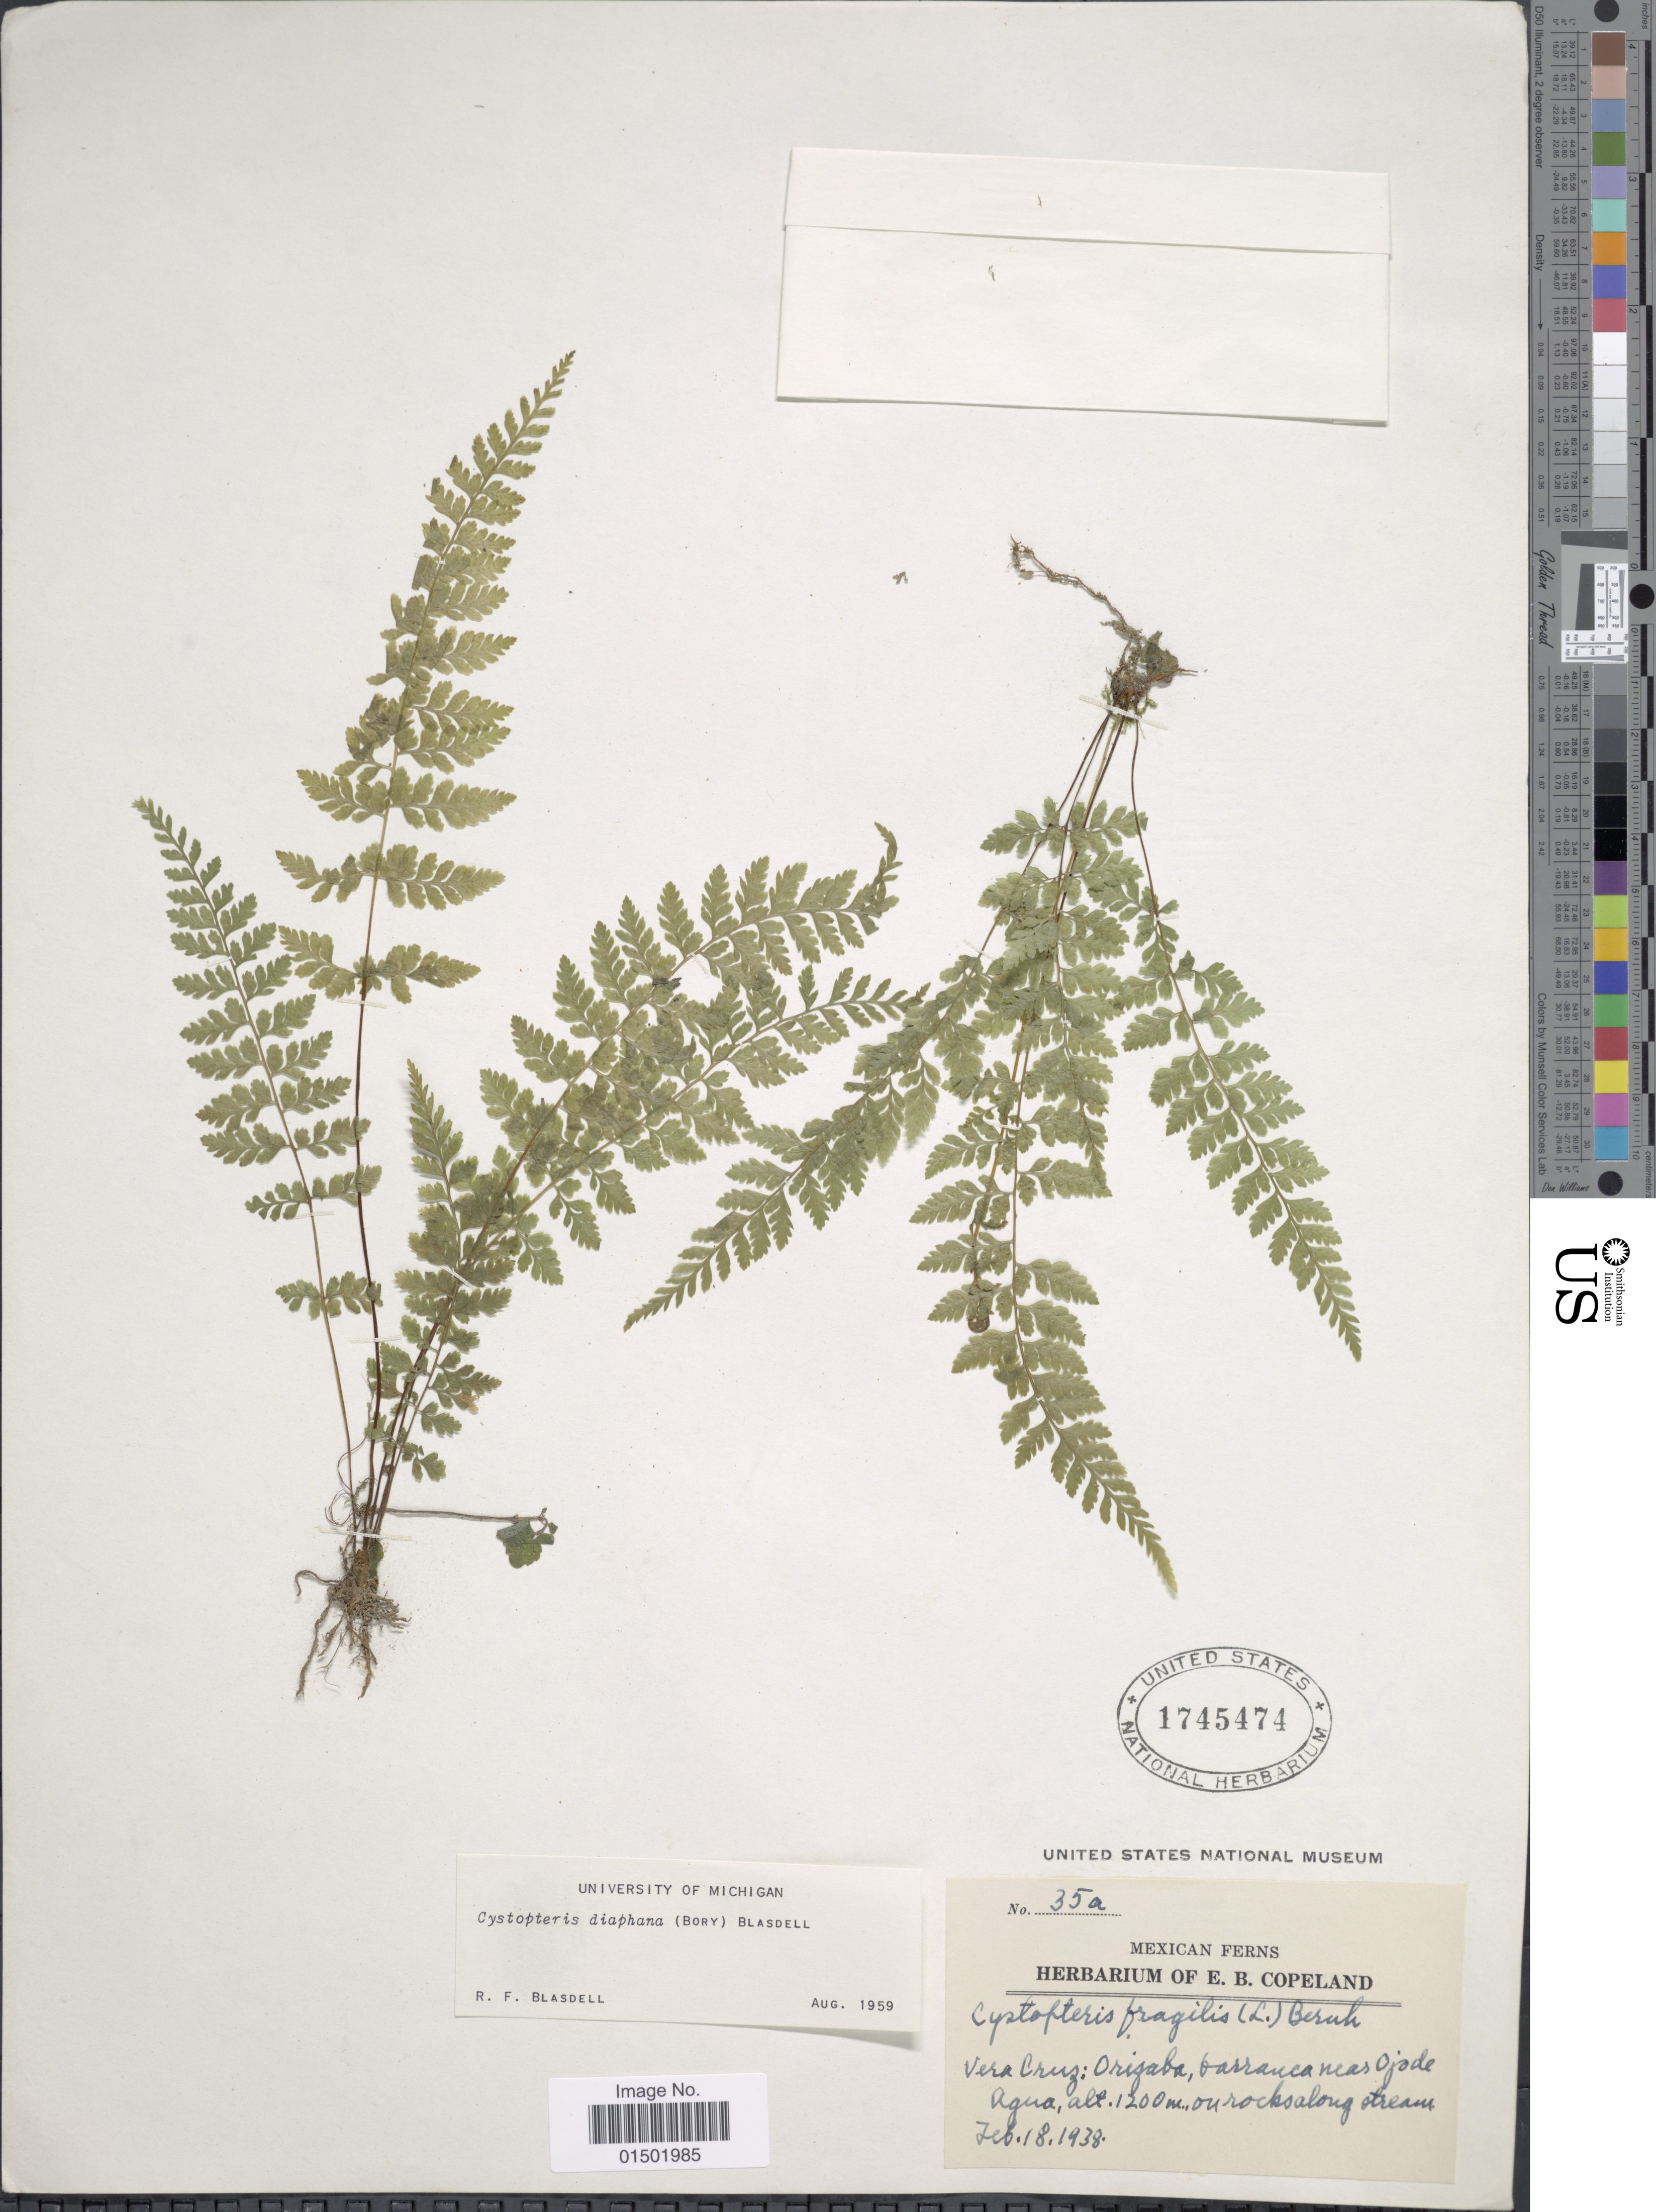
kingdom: Plantae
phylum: Tracheophyta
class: Polypodiopsida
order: Polypodiales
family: Cystopteridaceae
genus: Cystopteris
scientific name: Cystopteris diaphana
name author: (Bory) Blasdell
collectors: ex herb. E. B. Copeland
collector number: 35a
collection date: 1938-02-08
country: Mexico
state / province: Veracruz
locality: Vera Cruz: Orizaba, barranca near Ojo de Agua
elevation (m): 1200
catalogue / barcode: US 1745474